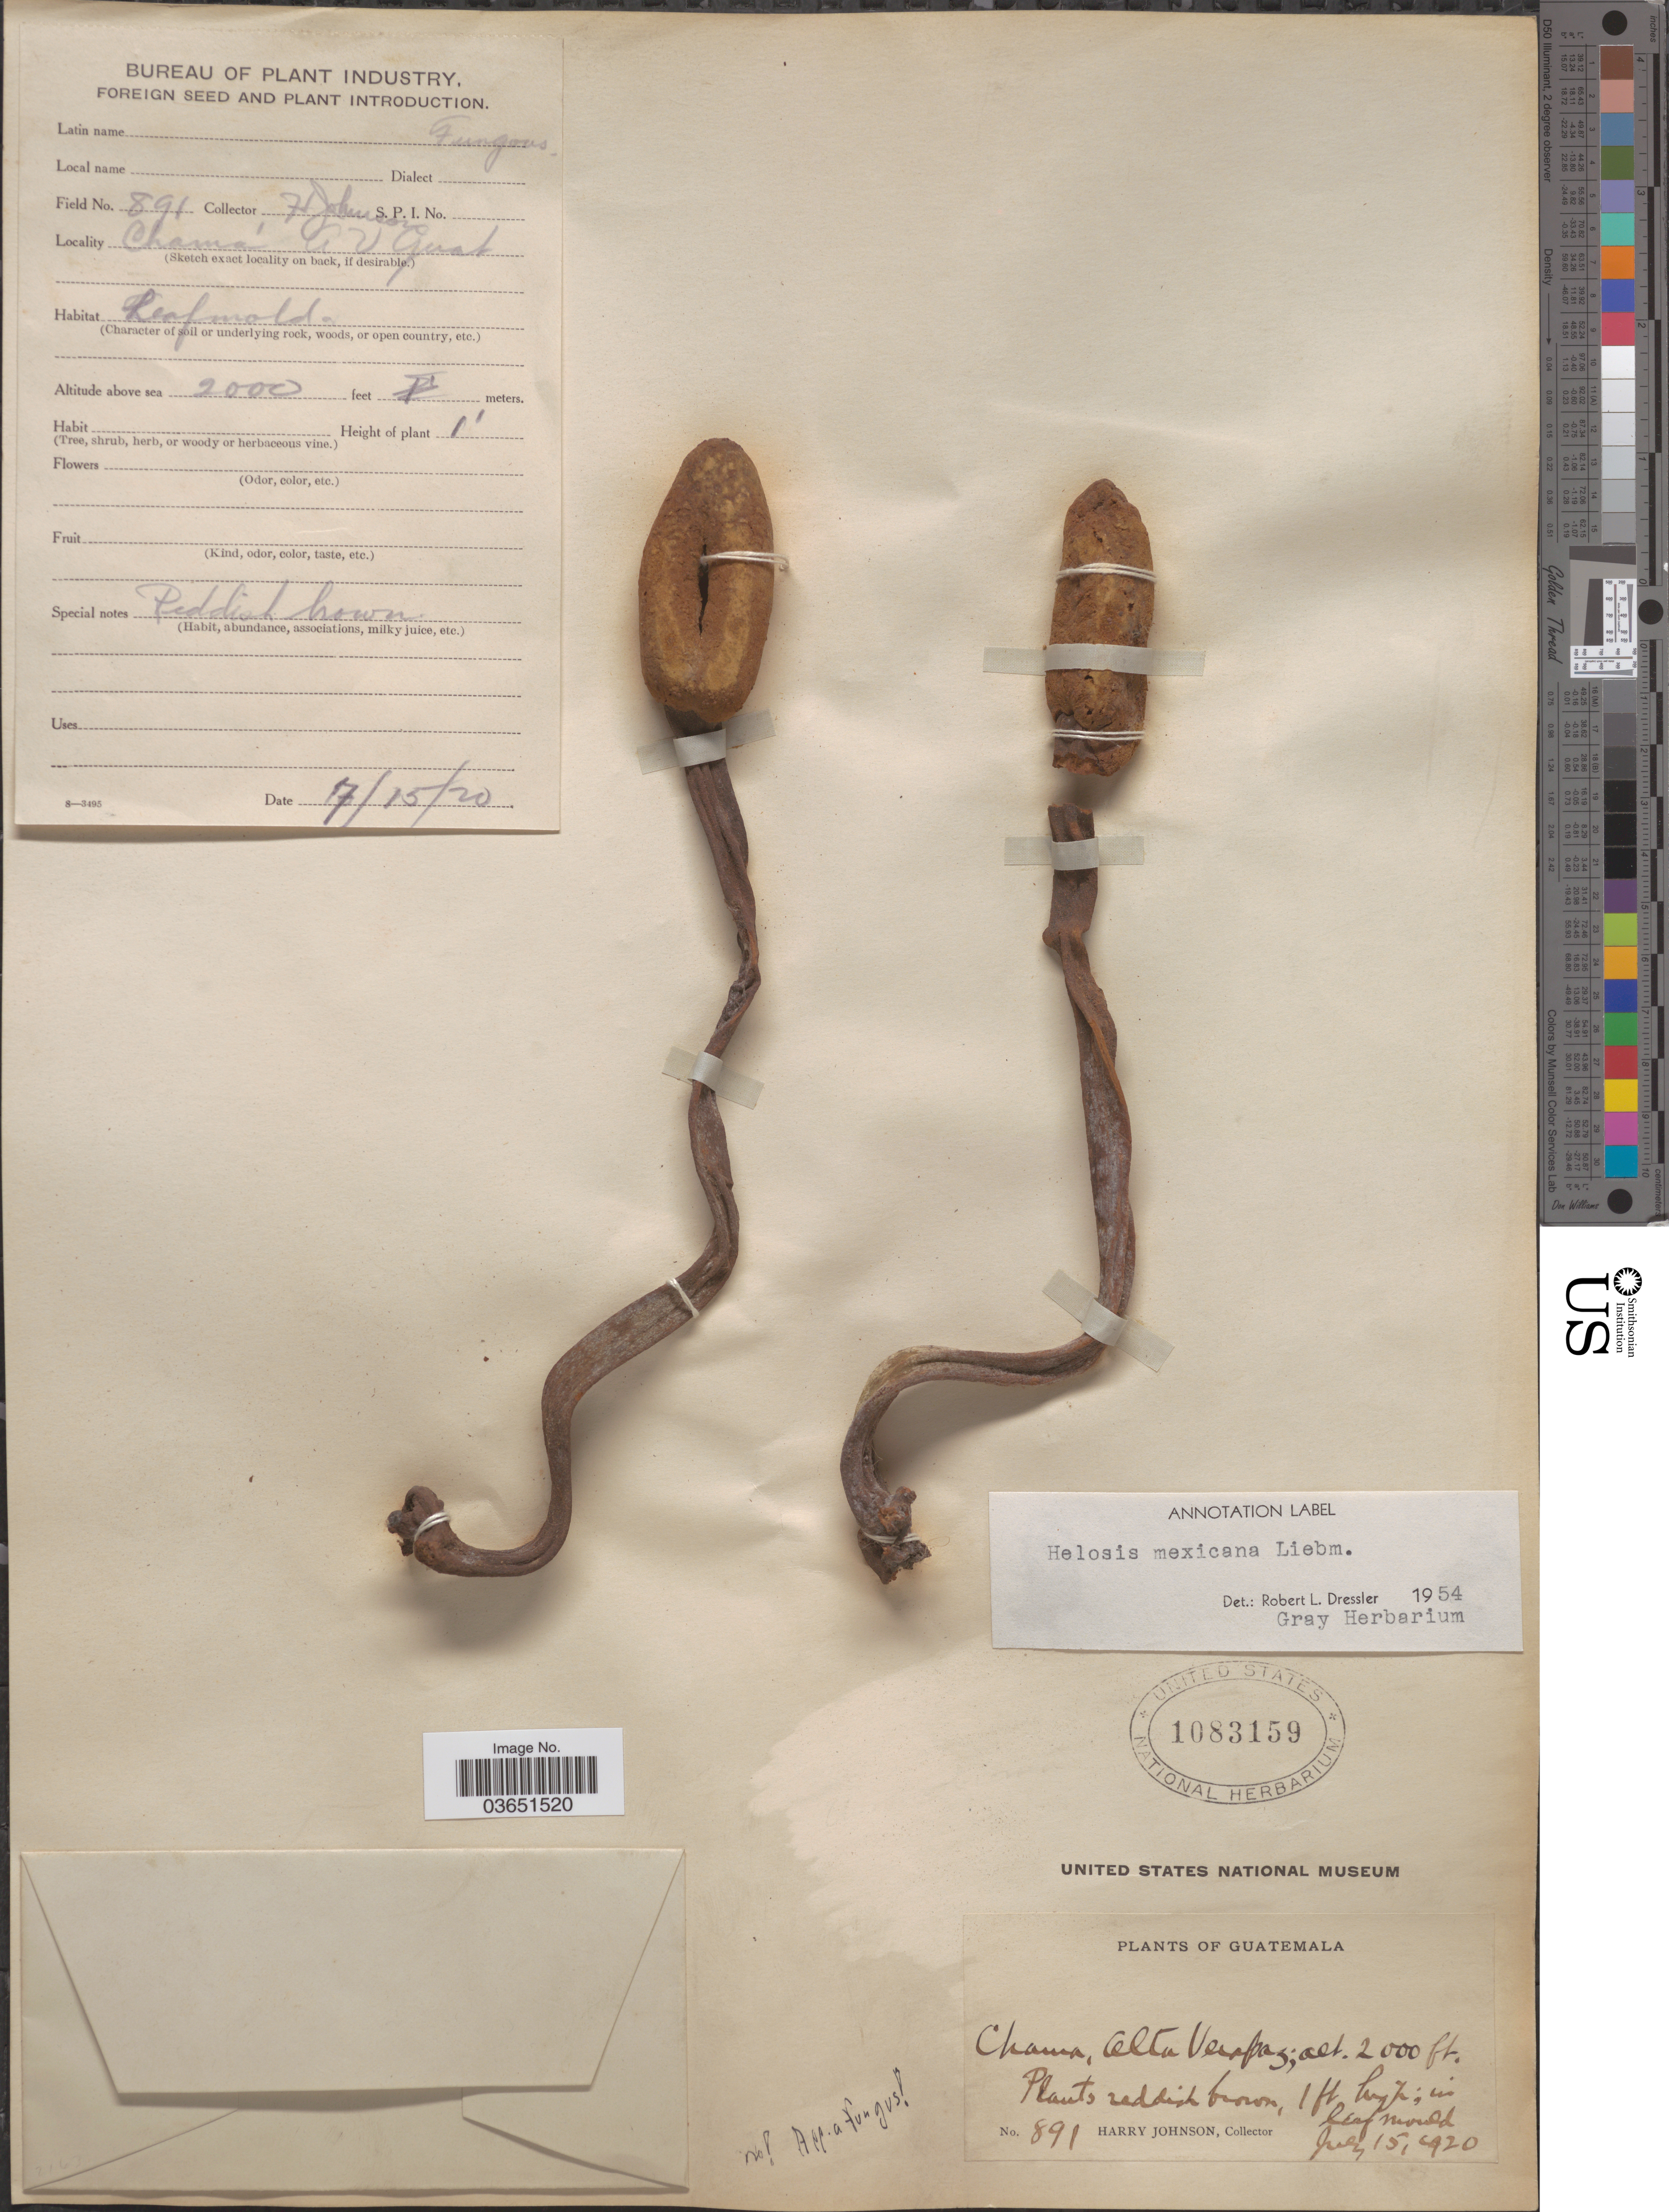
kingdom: Plantae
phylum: Tracheophyta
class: Magnoliopsida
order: Santalales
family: Balanophoraceae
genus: Helosis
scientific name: Helosis cayennensis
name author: (Sw.) Spreng.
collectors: H. Johnson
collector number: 891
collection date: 1920-07-15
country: Guatemala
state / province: Alta Verapaz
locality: Chama, Alta Verapaz.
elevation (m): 610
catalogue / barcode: US 1083159